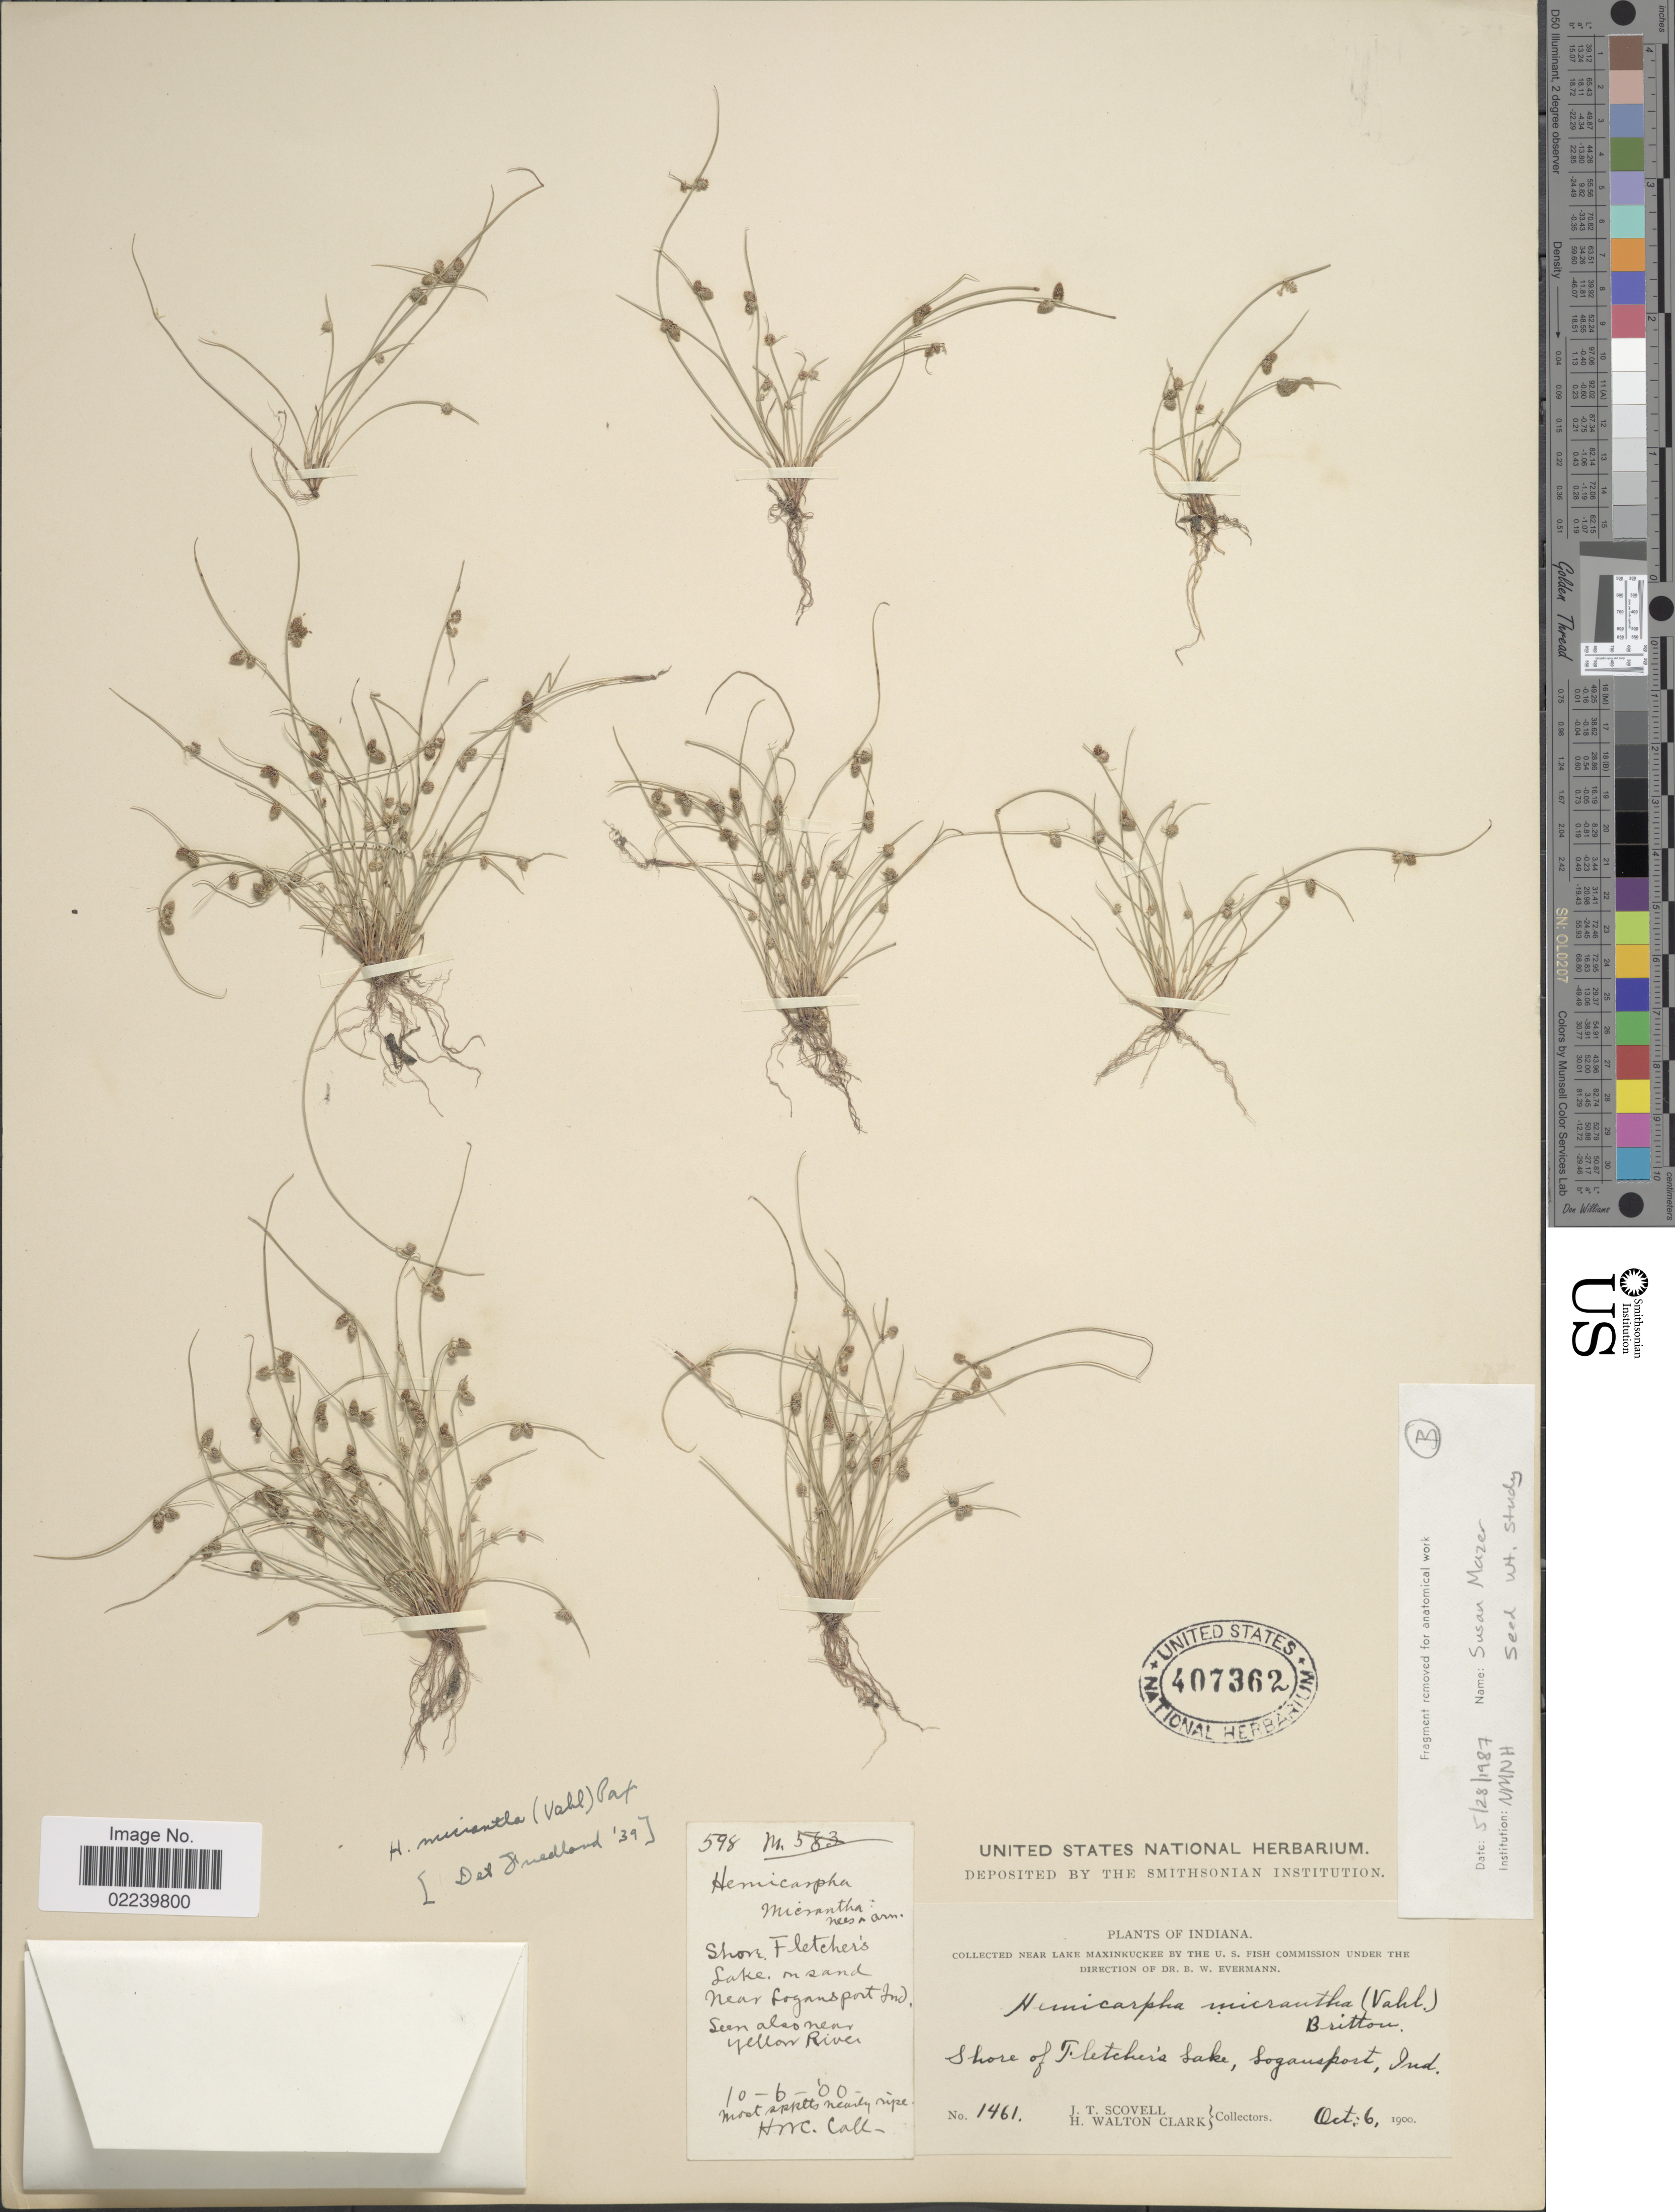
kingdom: Plantae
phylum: Tracheophyta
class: Liliopsida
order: Poales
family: Cyperaceae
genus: Cyperus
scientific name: Cyperus subsquarrosus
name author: (Muhl.) Bauters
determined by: Strong, M. T., (US), Smithsonian Institution - National Museum of Natural History (UNITED STATES)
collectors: J. T. Scovell & H. W. Clark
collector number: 1461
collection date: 1900-10-06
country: United States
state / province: Indiana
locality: Shore of Fletcher's Lake, Sogausport, Ind.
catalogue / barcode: US 407362